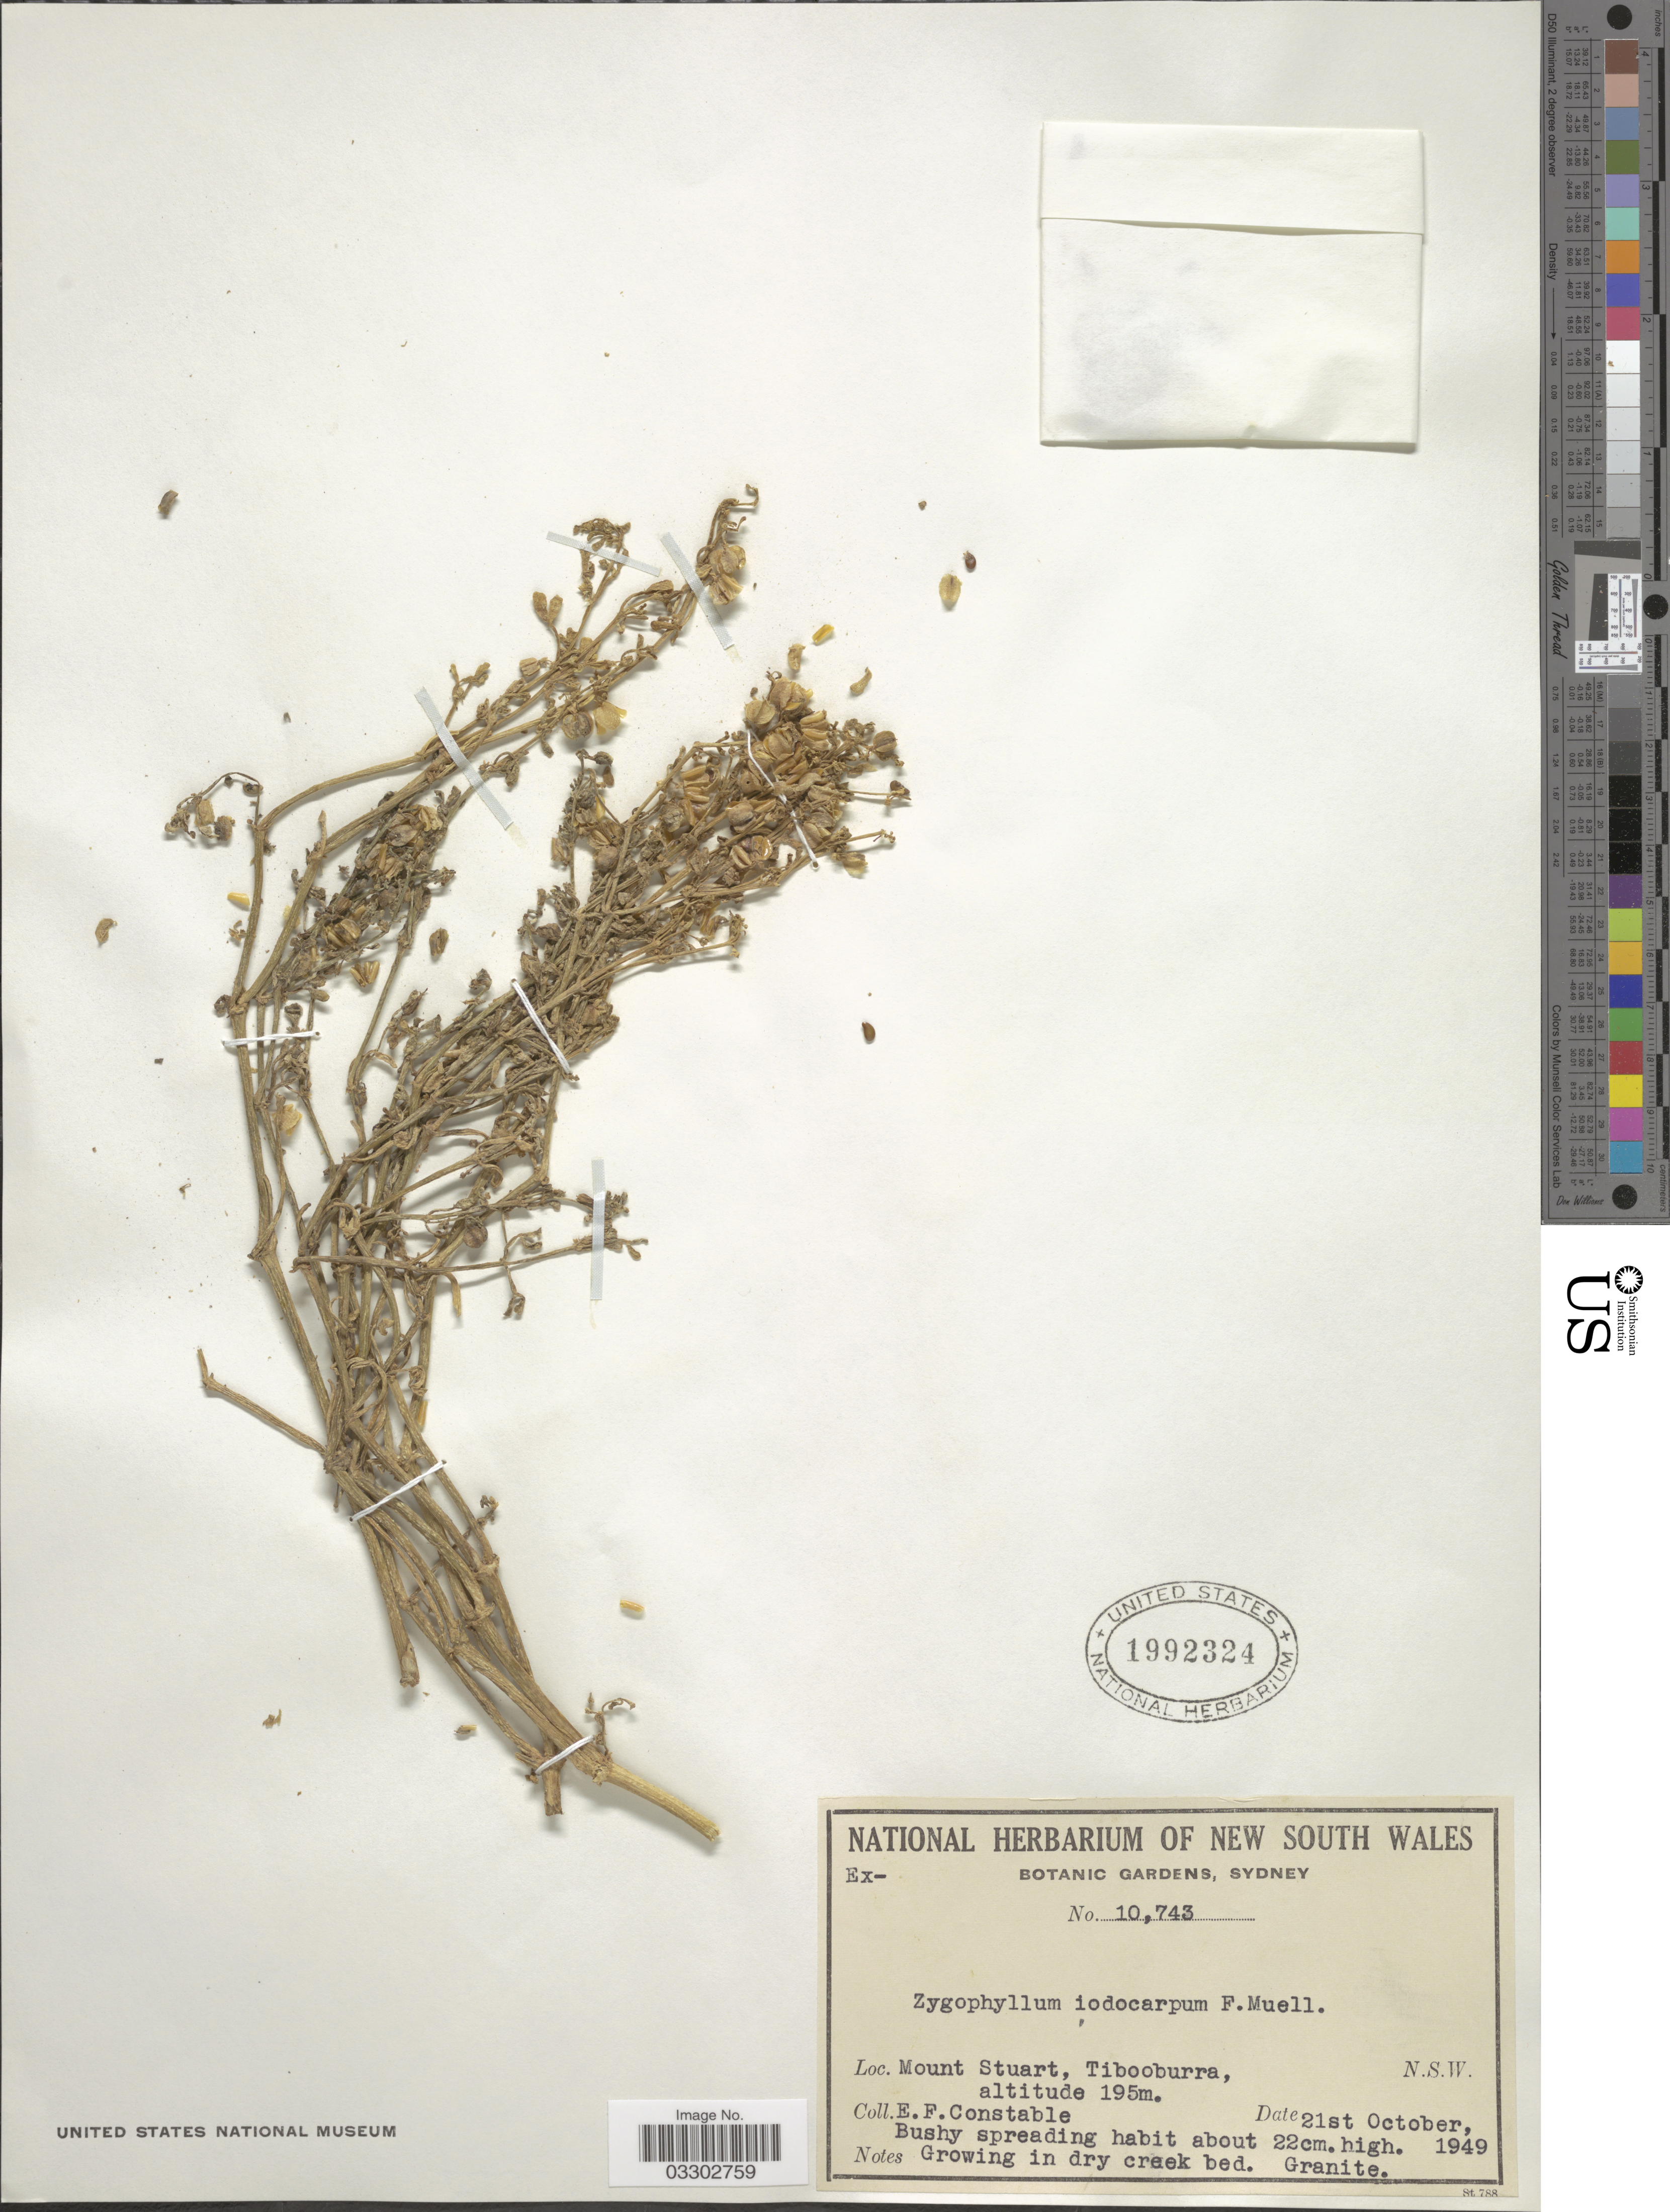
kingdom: Plantae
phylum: Tracheophyta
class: Magnoliopsida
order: Zygophyllales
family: Zygophyllaceae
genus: Roepera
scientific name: Roepera iodocarpa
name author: (F. Muell.) Beier & Thulin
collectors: E. F. Constable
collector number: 10743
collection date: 1949-10-21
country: Australia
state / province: New South Wales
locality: Mount Stuart, Tibooburra.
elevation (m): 195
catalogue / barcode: US 1992324